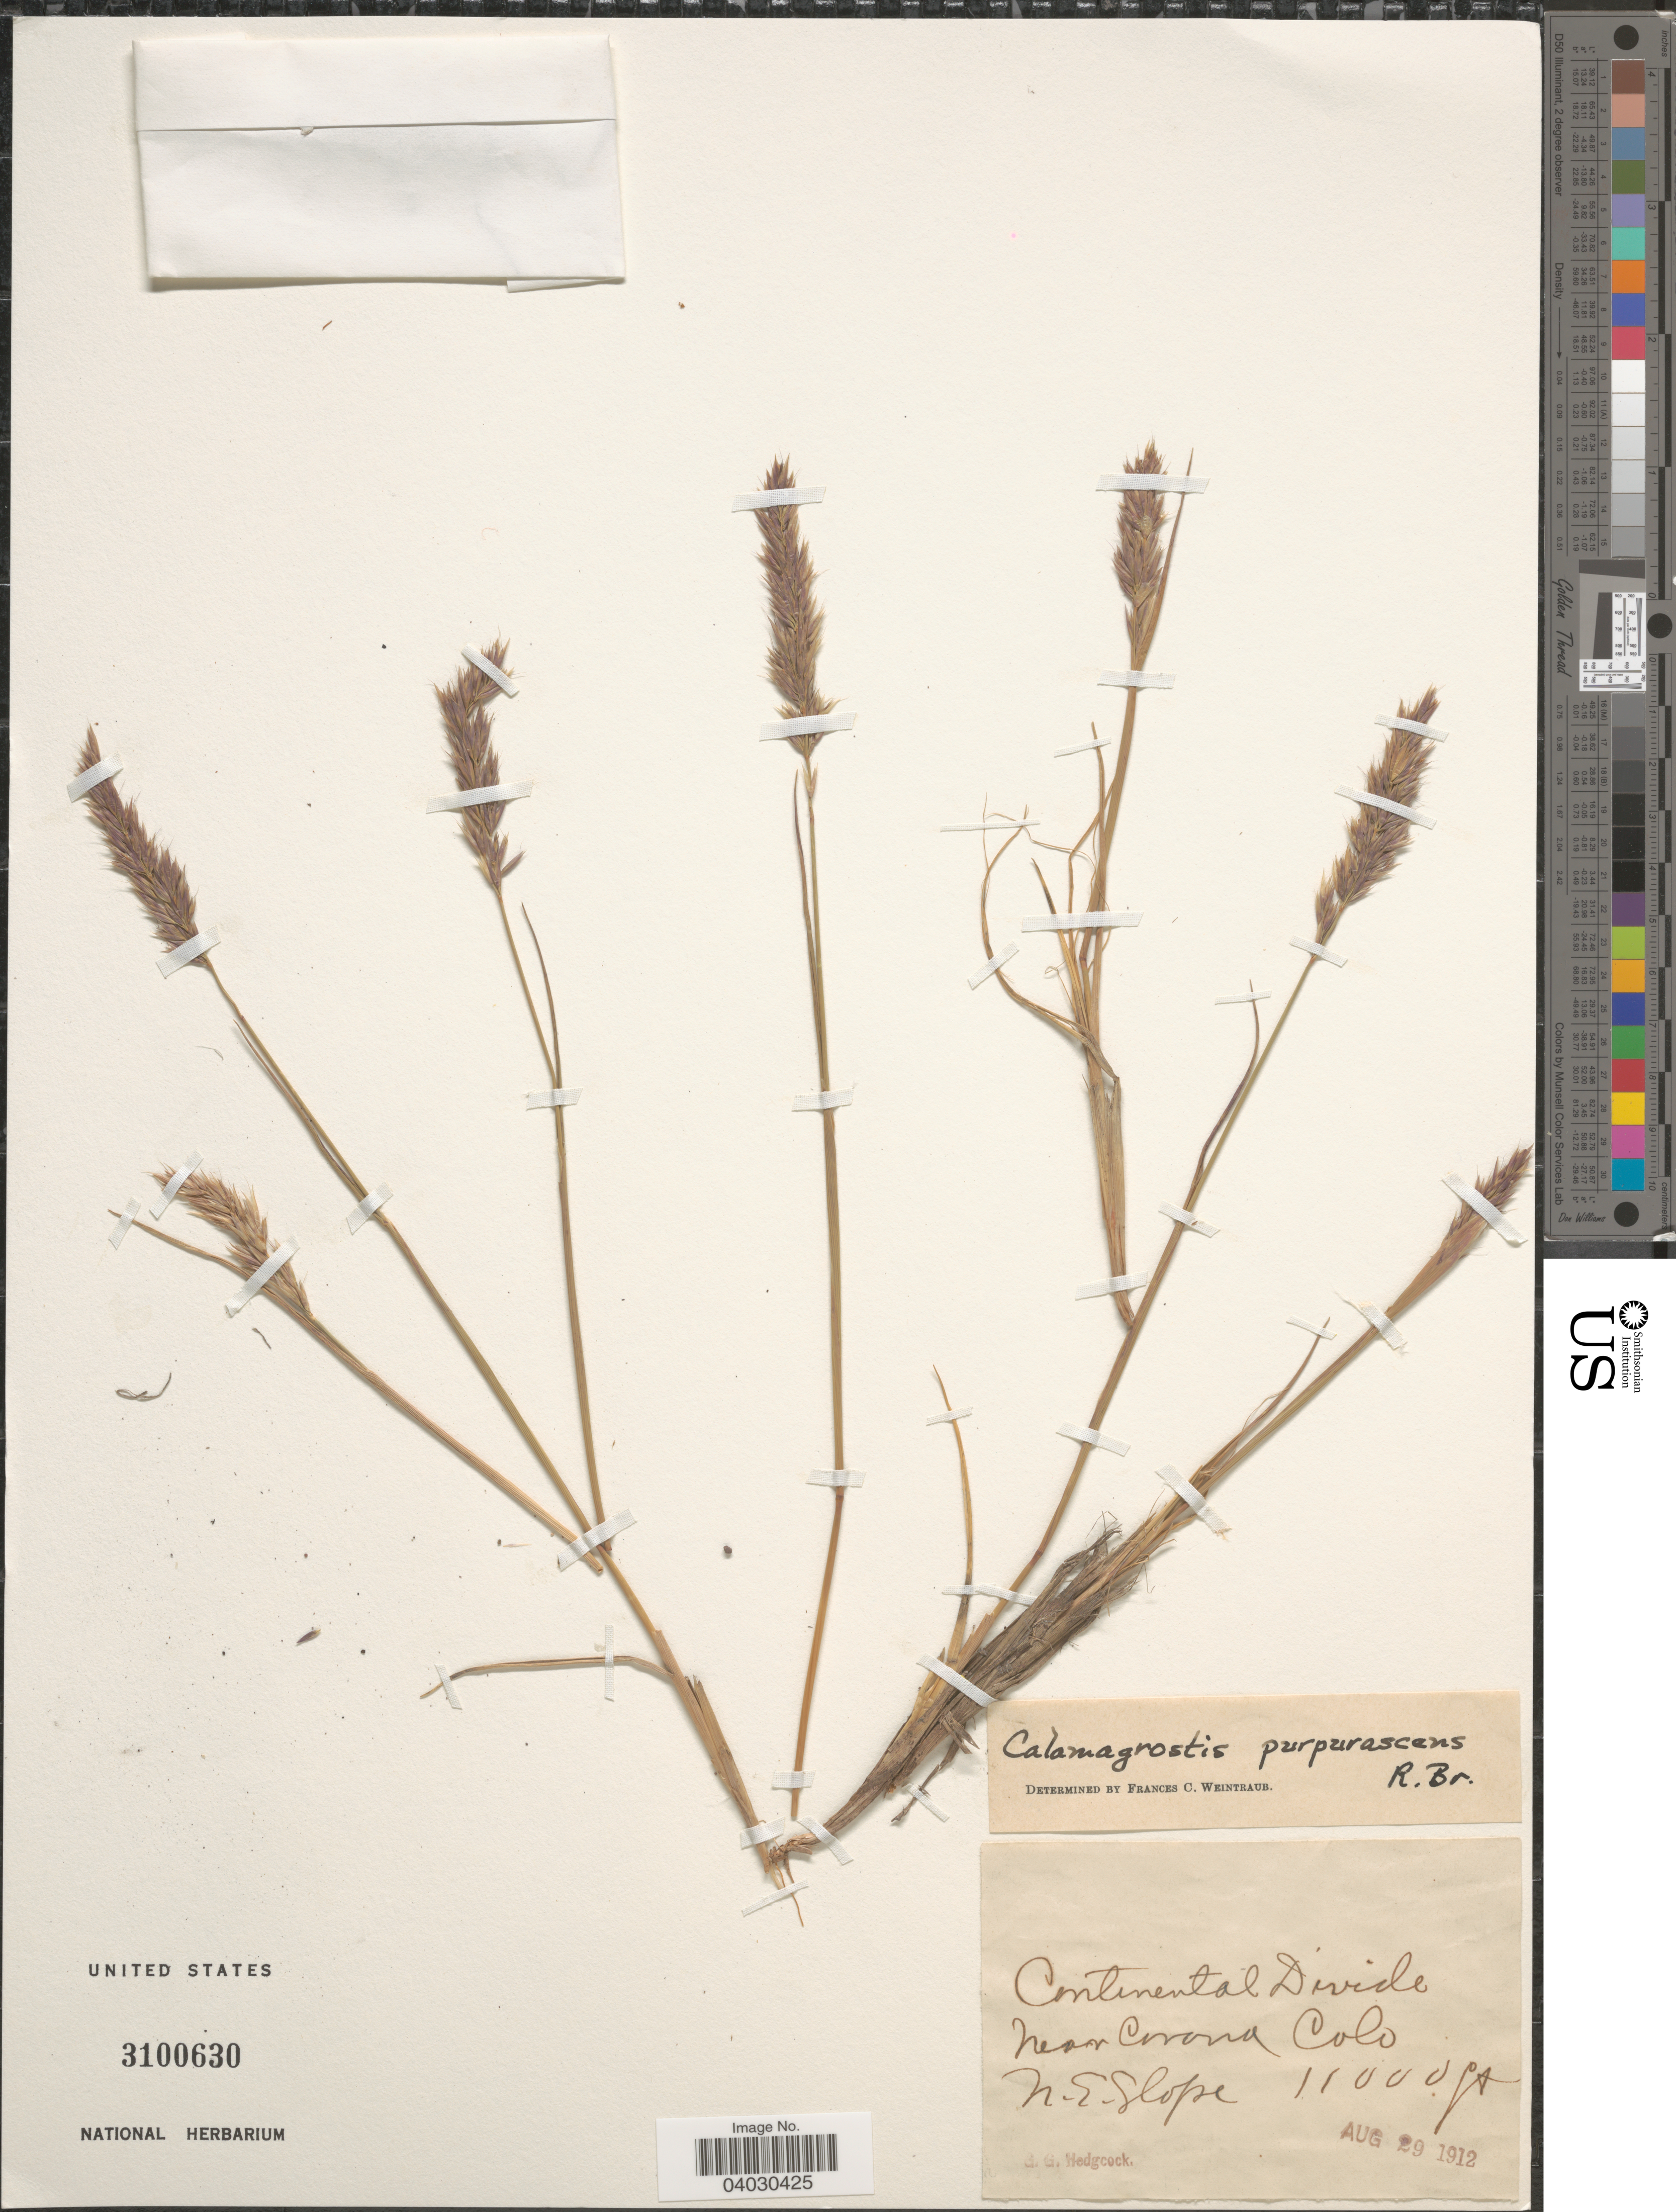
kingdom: Plantae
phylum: Tracheophyta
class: Liliopsida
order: Poales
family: Poaceae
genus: Calamagrostis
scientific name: Calamagrostis purpurascens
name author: R. Br.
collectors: G. Hedgcock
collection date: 1912-08-29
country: United States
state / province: Colorado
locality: Continental Divide. Near Corona. N. E. slope.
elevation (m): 3353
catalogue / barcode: US 3100630